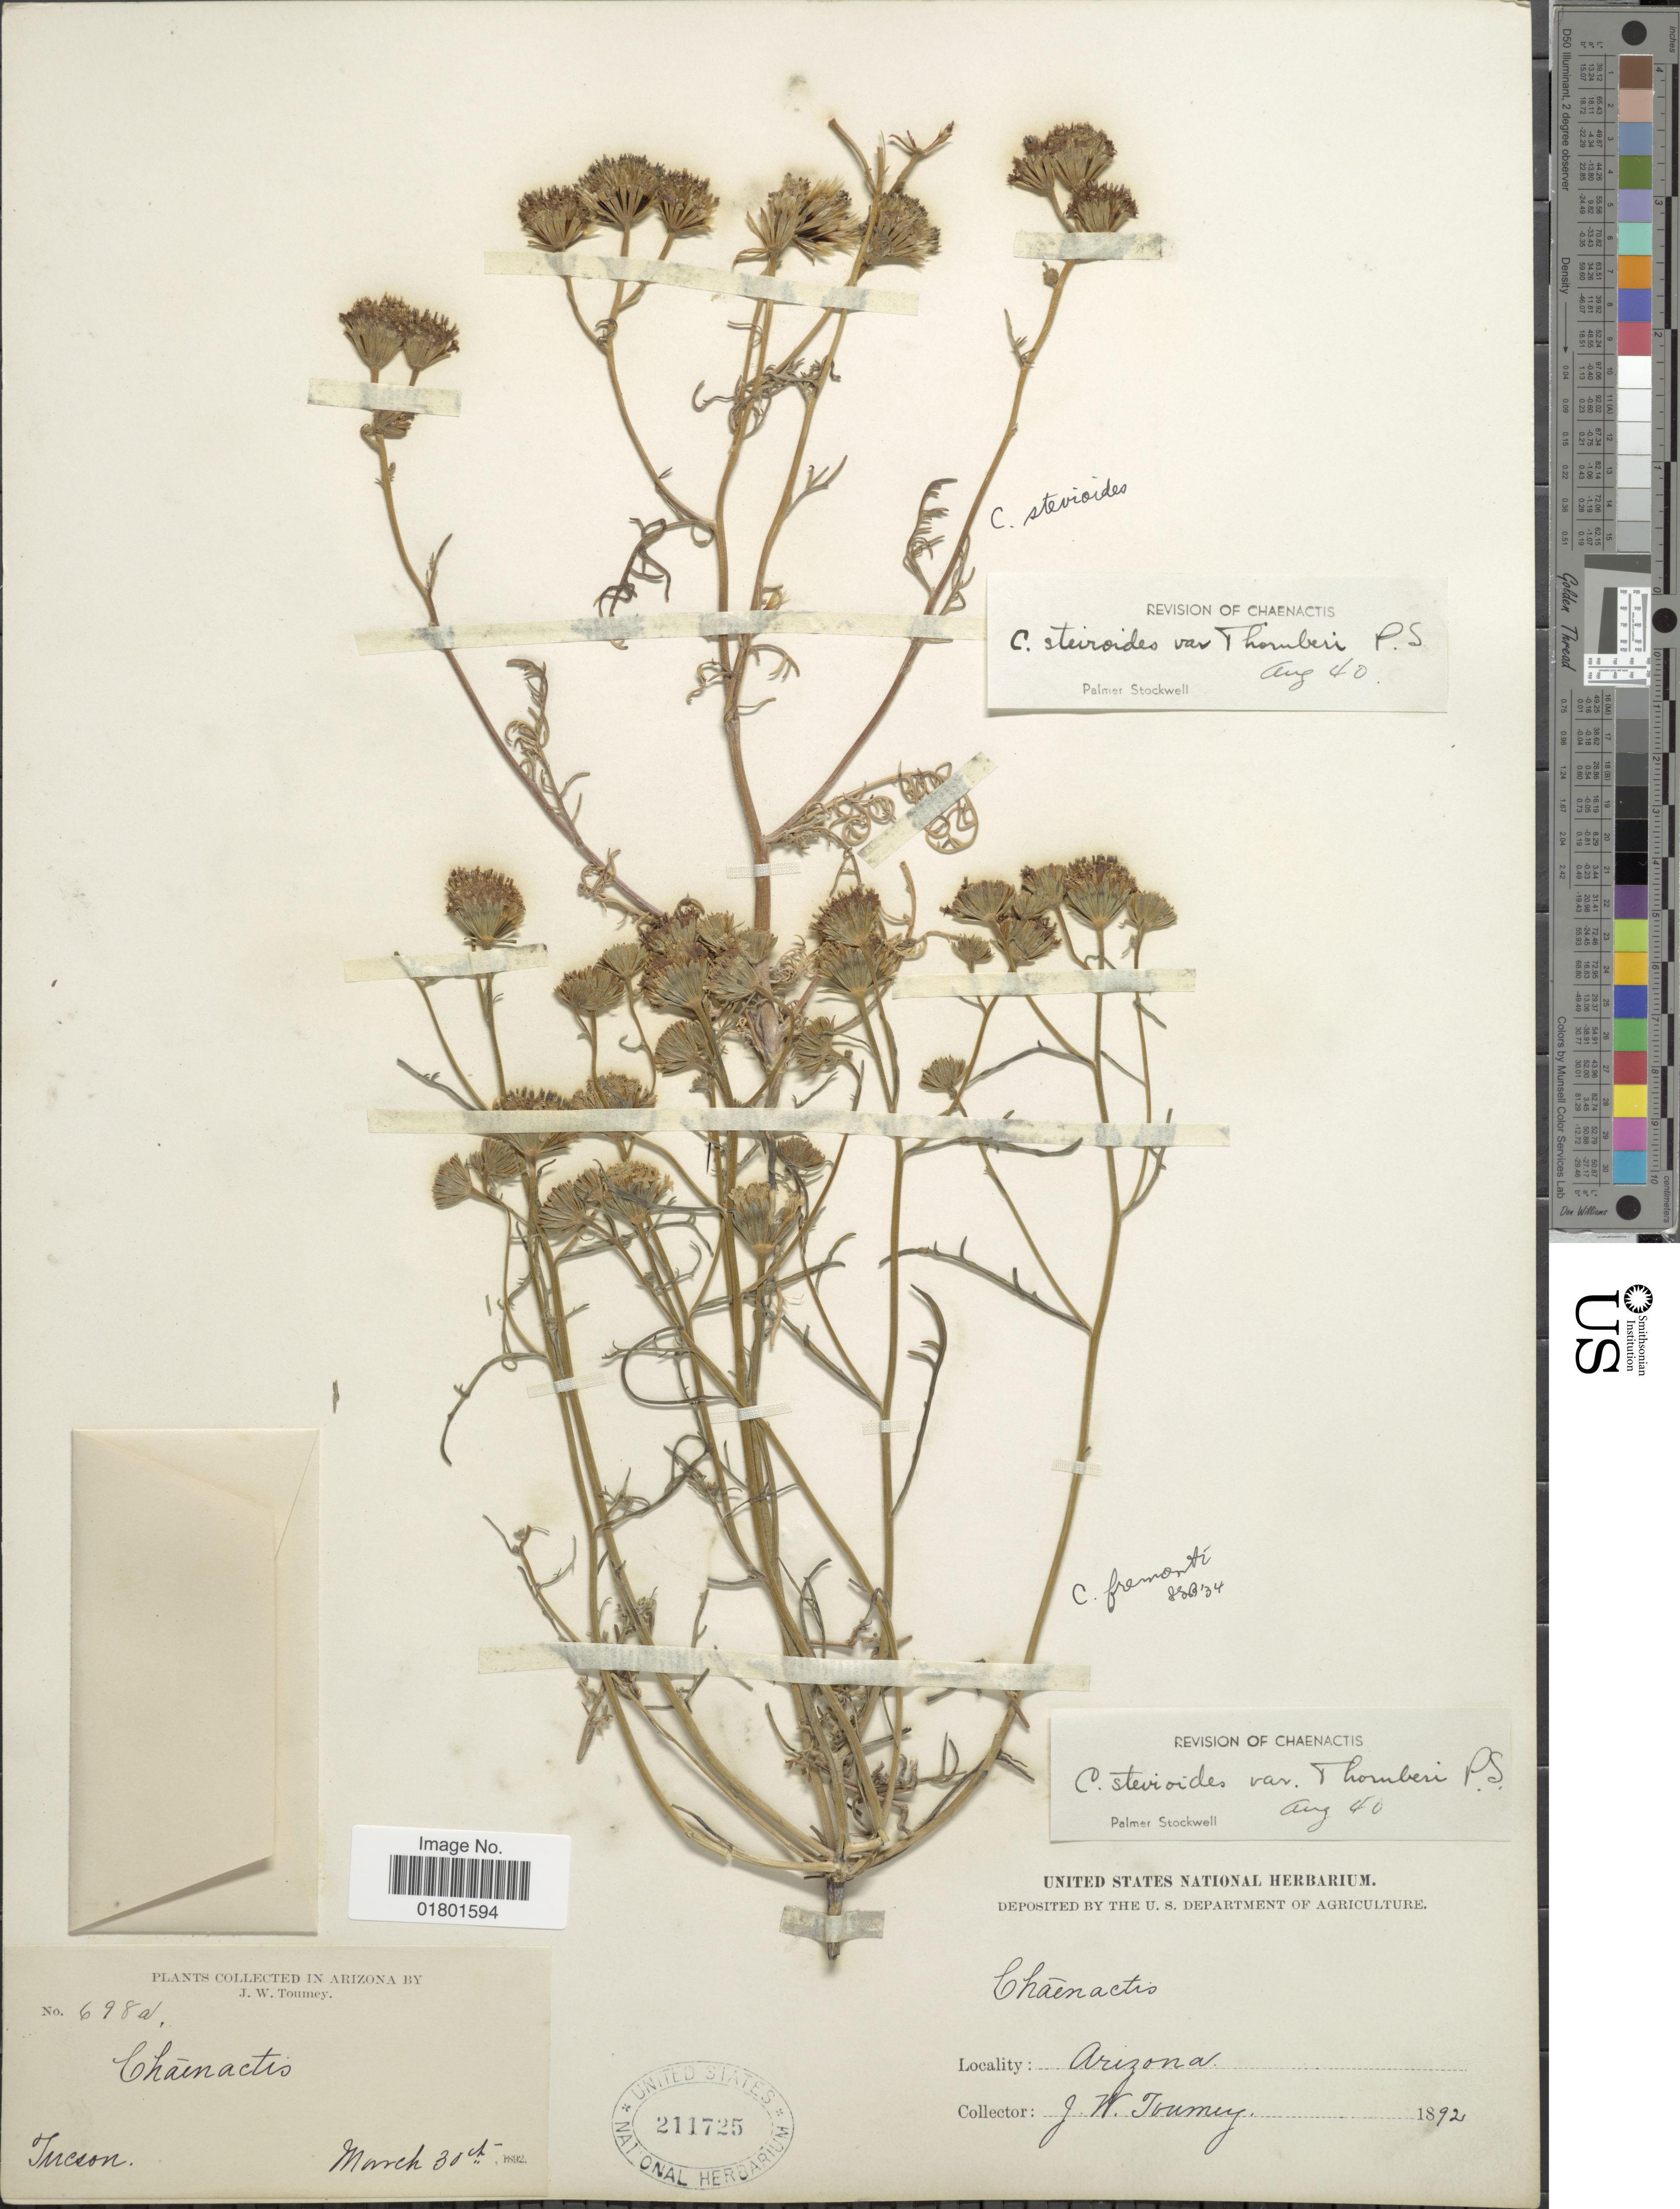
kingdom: Plantae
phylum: Tracheophyta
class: Magnoliopsida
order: Asterales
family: Asteraceae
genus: Chaenactis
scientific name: Chaenactis stevioides var. thornberi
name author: Stockw.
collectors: J. W. Toumey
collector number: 698a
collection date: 1892-03-30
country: United States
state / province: Arizona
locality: Tucson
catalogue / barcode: US 211725